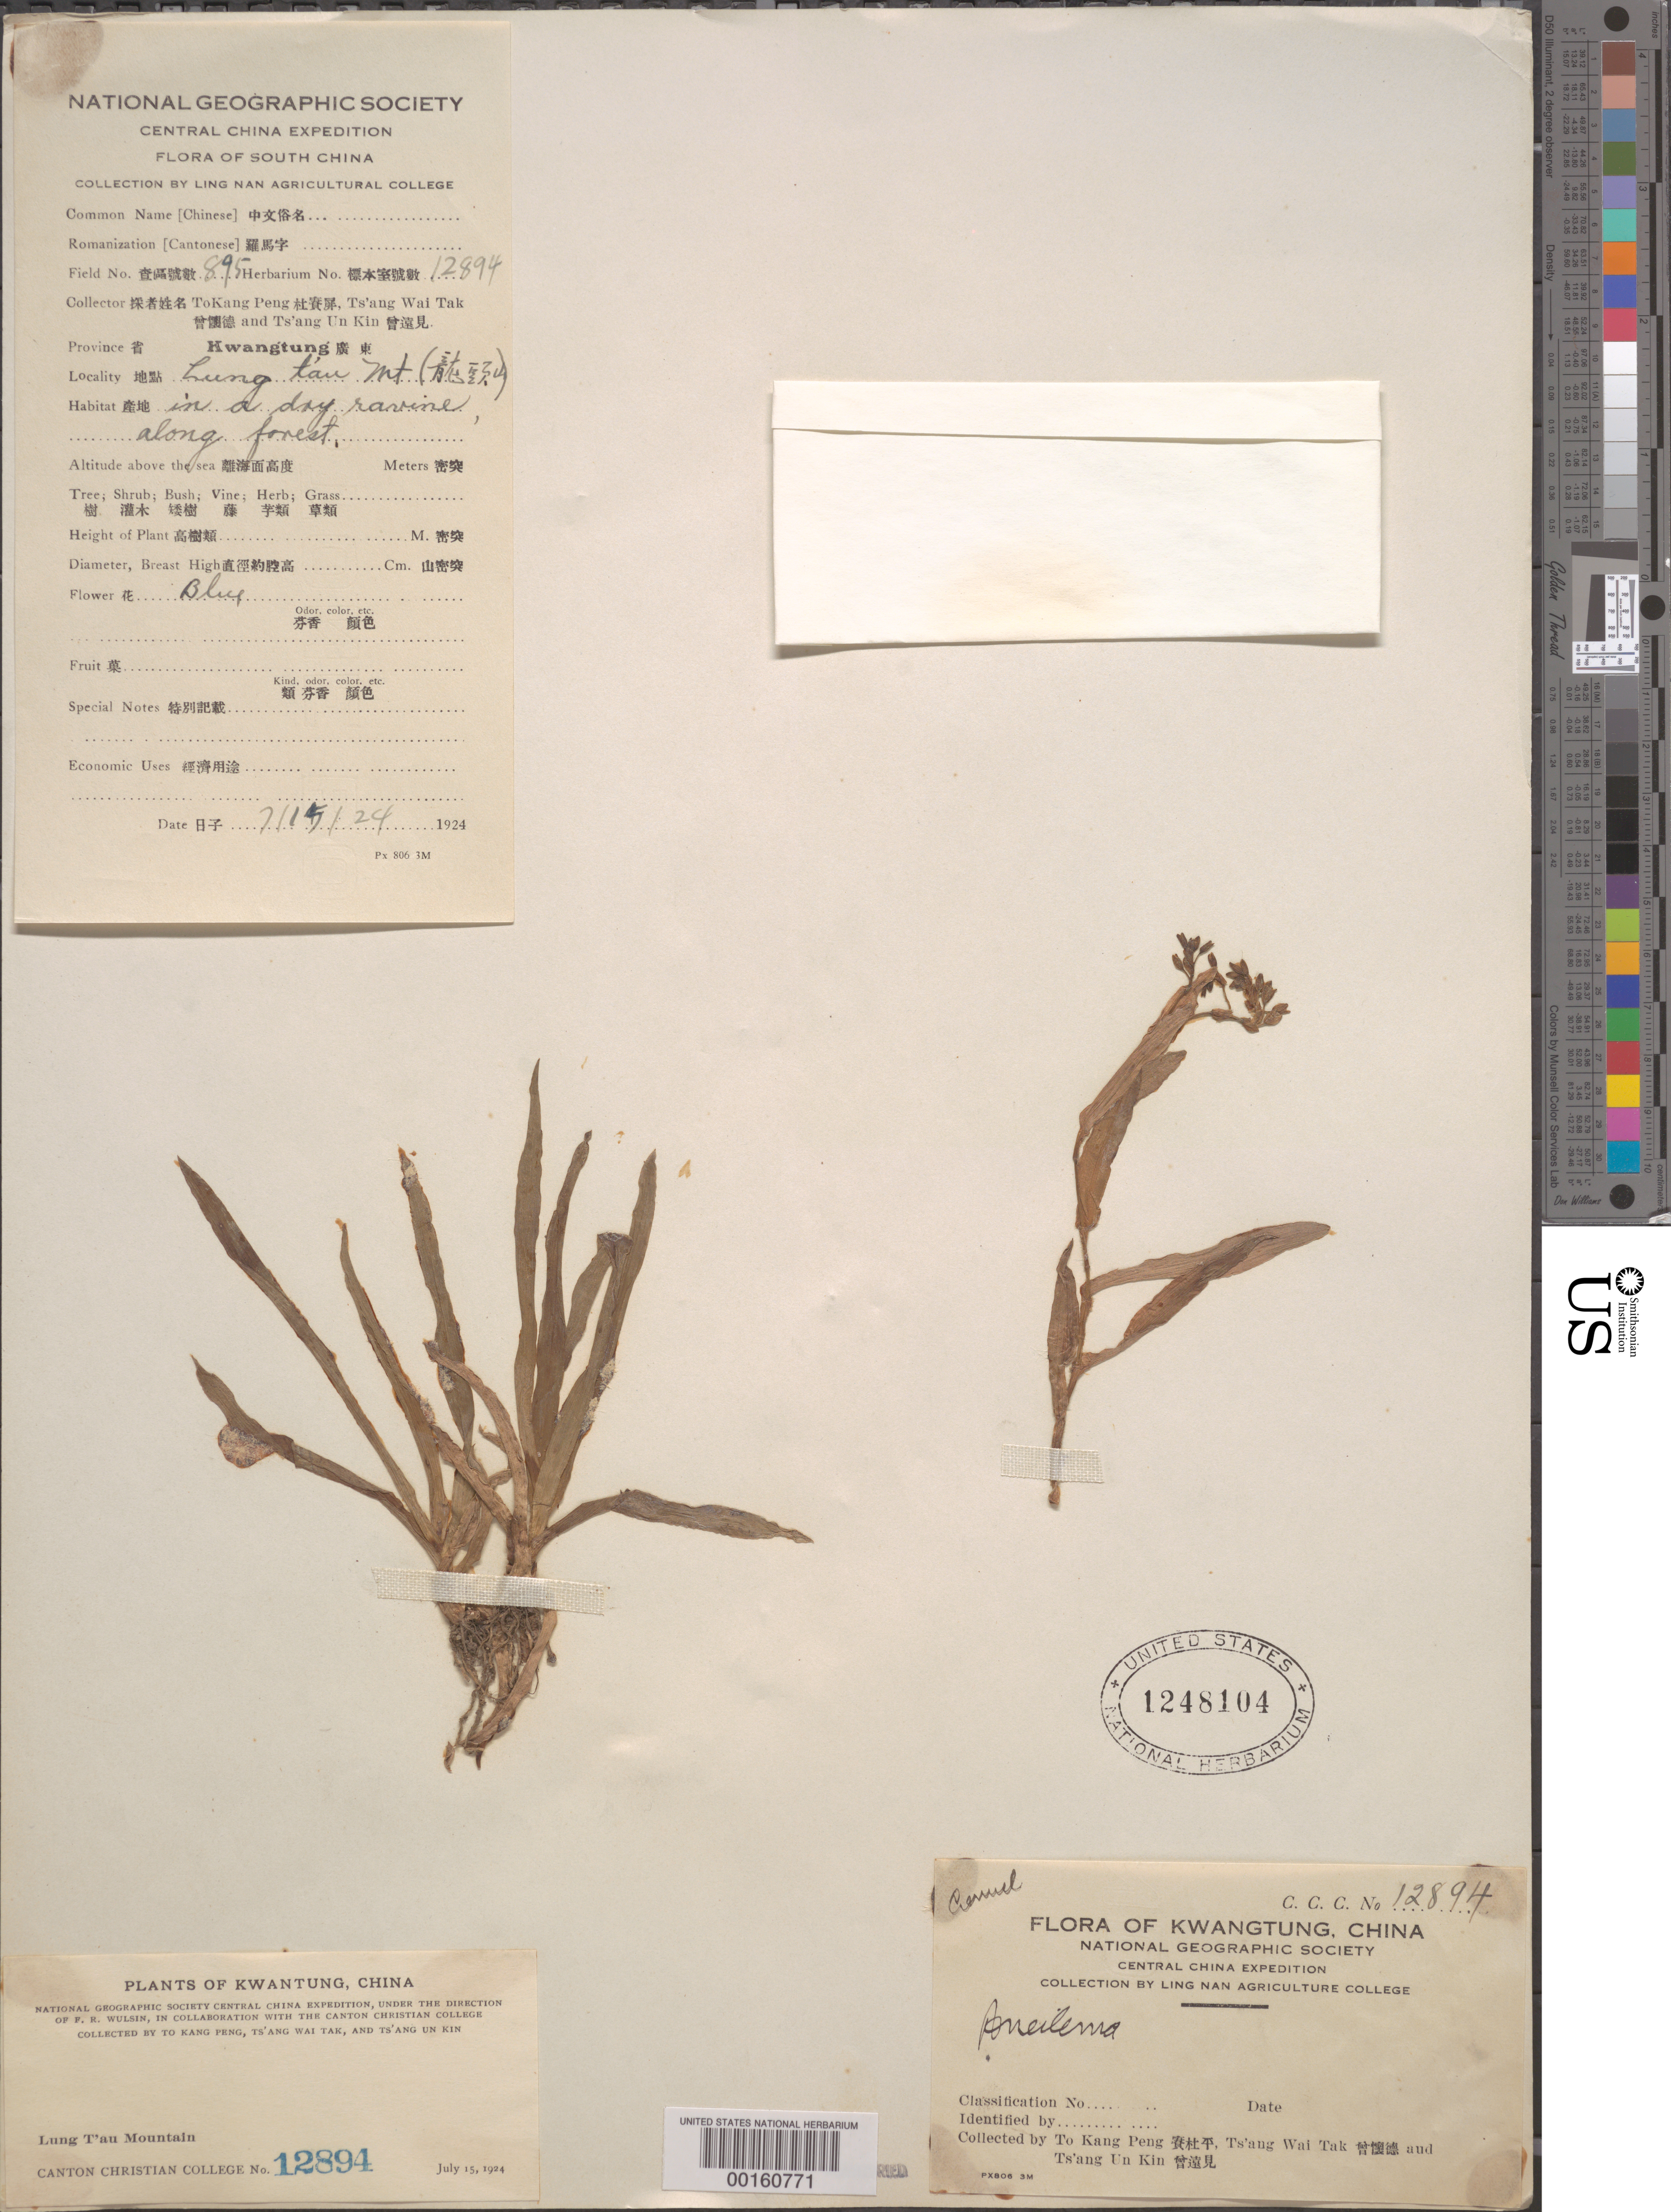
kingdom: Plantae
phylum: Tracheophyta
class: Liliopsida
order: Commelinales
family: Commelinaceae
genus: Murdannia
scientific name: Murdannia sp.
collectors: Kang Peng To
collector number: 12894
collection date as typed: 15 Jul 1924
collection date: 1924-07-15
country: China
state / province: Guangdong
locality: Lung t'au mountain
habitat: Dry ravine; forest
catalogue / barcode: US 1248104